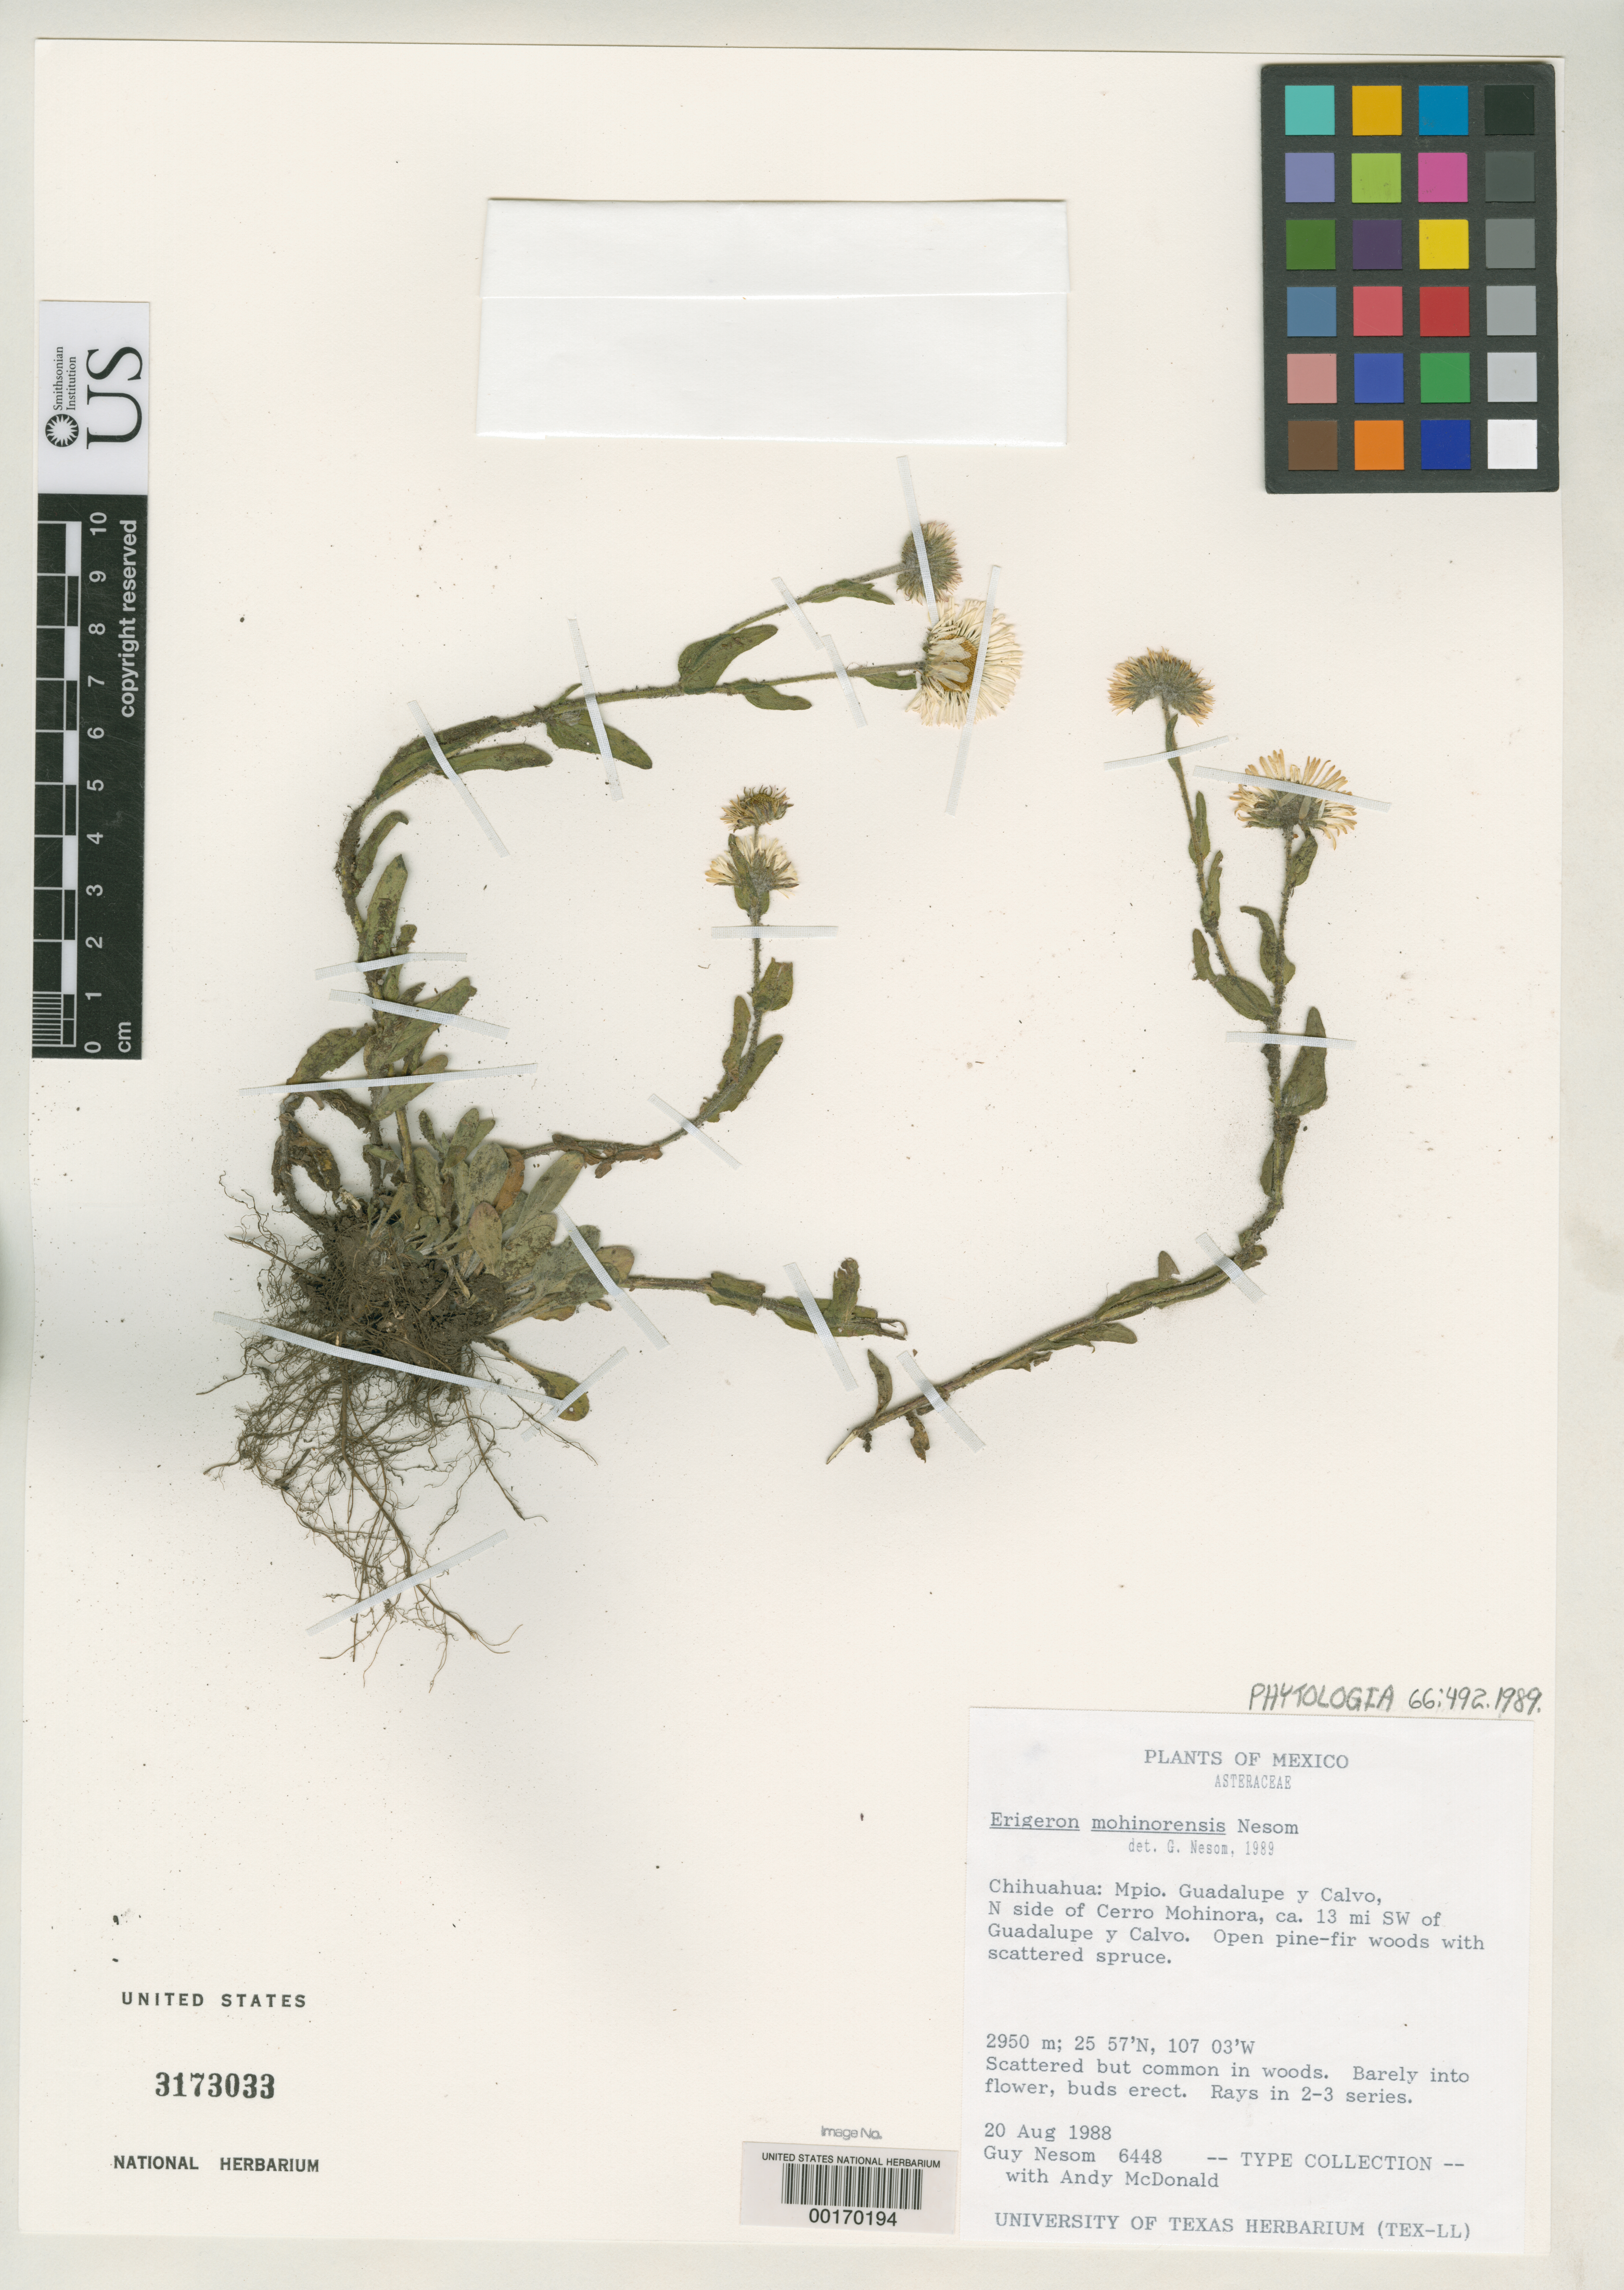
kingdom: Plantae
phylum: Tracheophyta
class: Magnoliopsida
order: Asterales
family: Asteraceae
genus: Erigeron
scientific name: Erigeron mohinorensis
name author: G.L. Nesom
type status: Isotype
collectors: G. L. Nesom & J. A. McDonald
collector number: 6448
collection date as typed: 20 Aug 1988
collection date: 1988-08-20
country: Mexico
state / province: Chihuahua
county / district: Guadalupe y Calvo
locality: N side of Cerro Mohinora, ca. 13 km SW of Guadalupe and Calvo.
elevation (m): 2000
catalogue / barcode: US 3173033